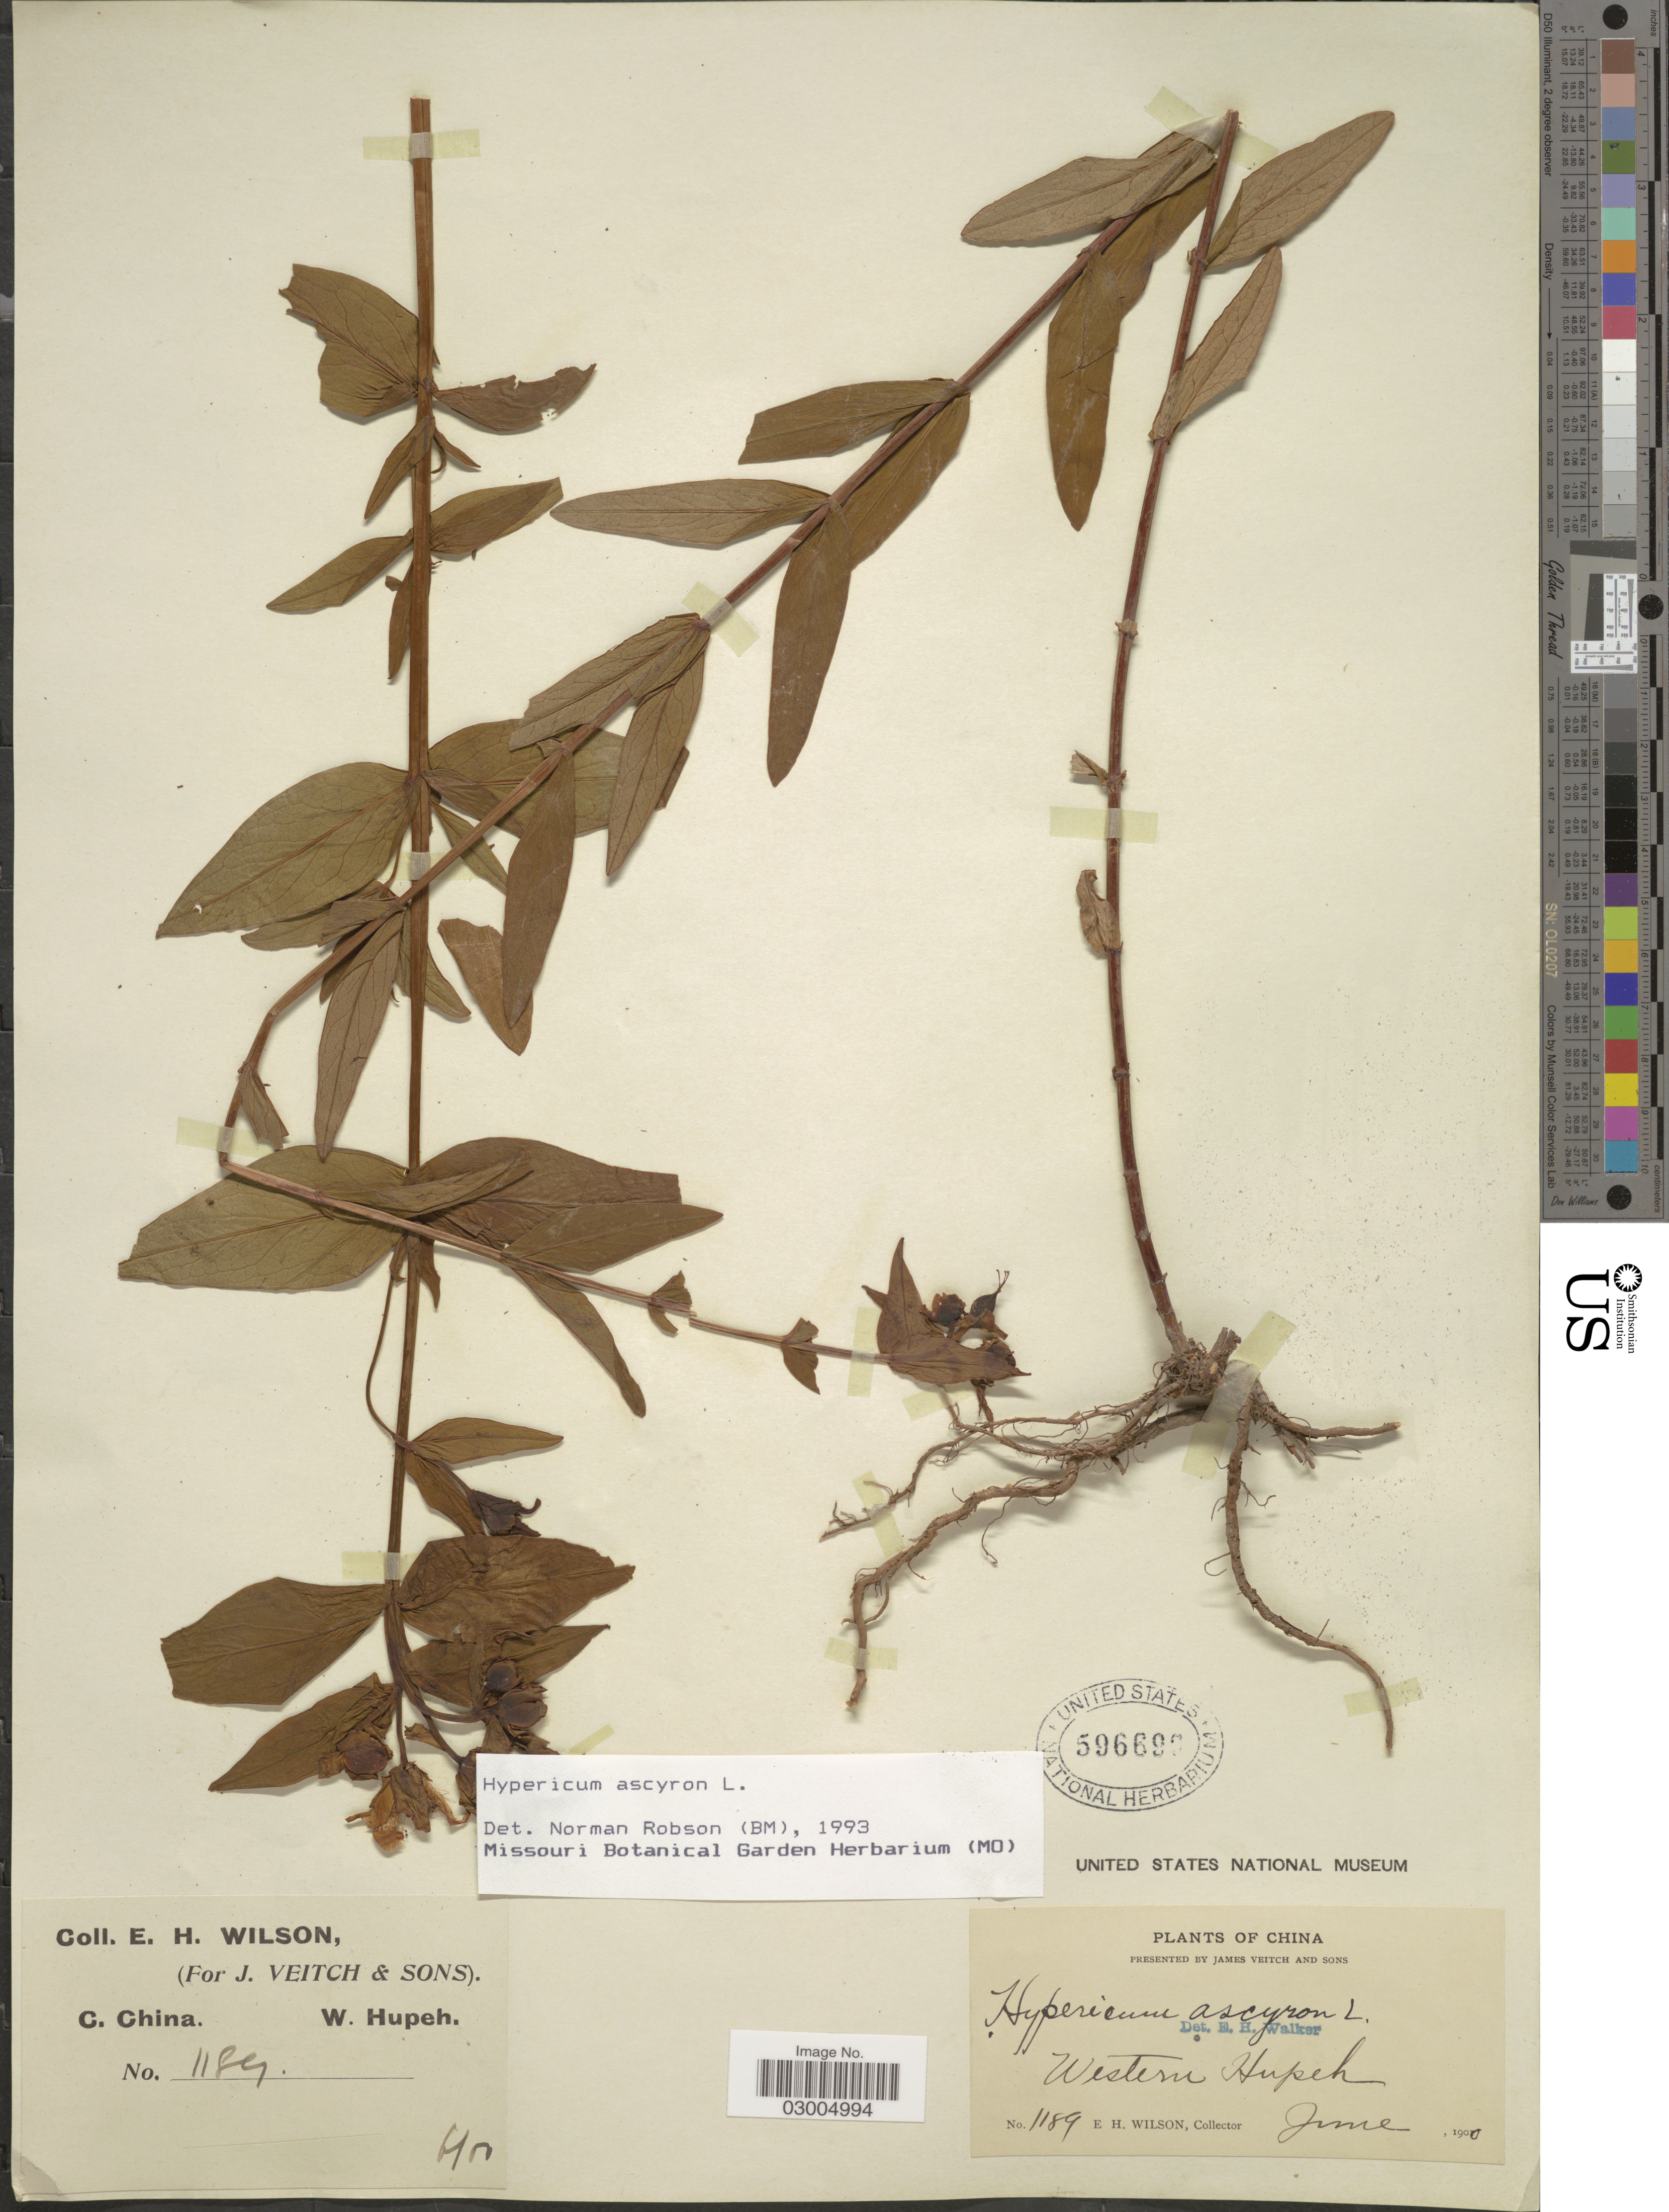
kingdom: Plantae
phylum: Tracheophyta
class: Magnoliopsida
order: Malpighiales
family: Hypericaceae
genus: Hypericum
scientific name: Hypericum ascyron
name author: L.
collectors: E. Wilson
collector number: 1189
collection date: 1900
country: China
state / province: Hubei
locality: C. China. Western Hupeh.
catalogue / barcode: US 596699